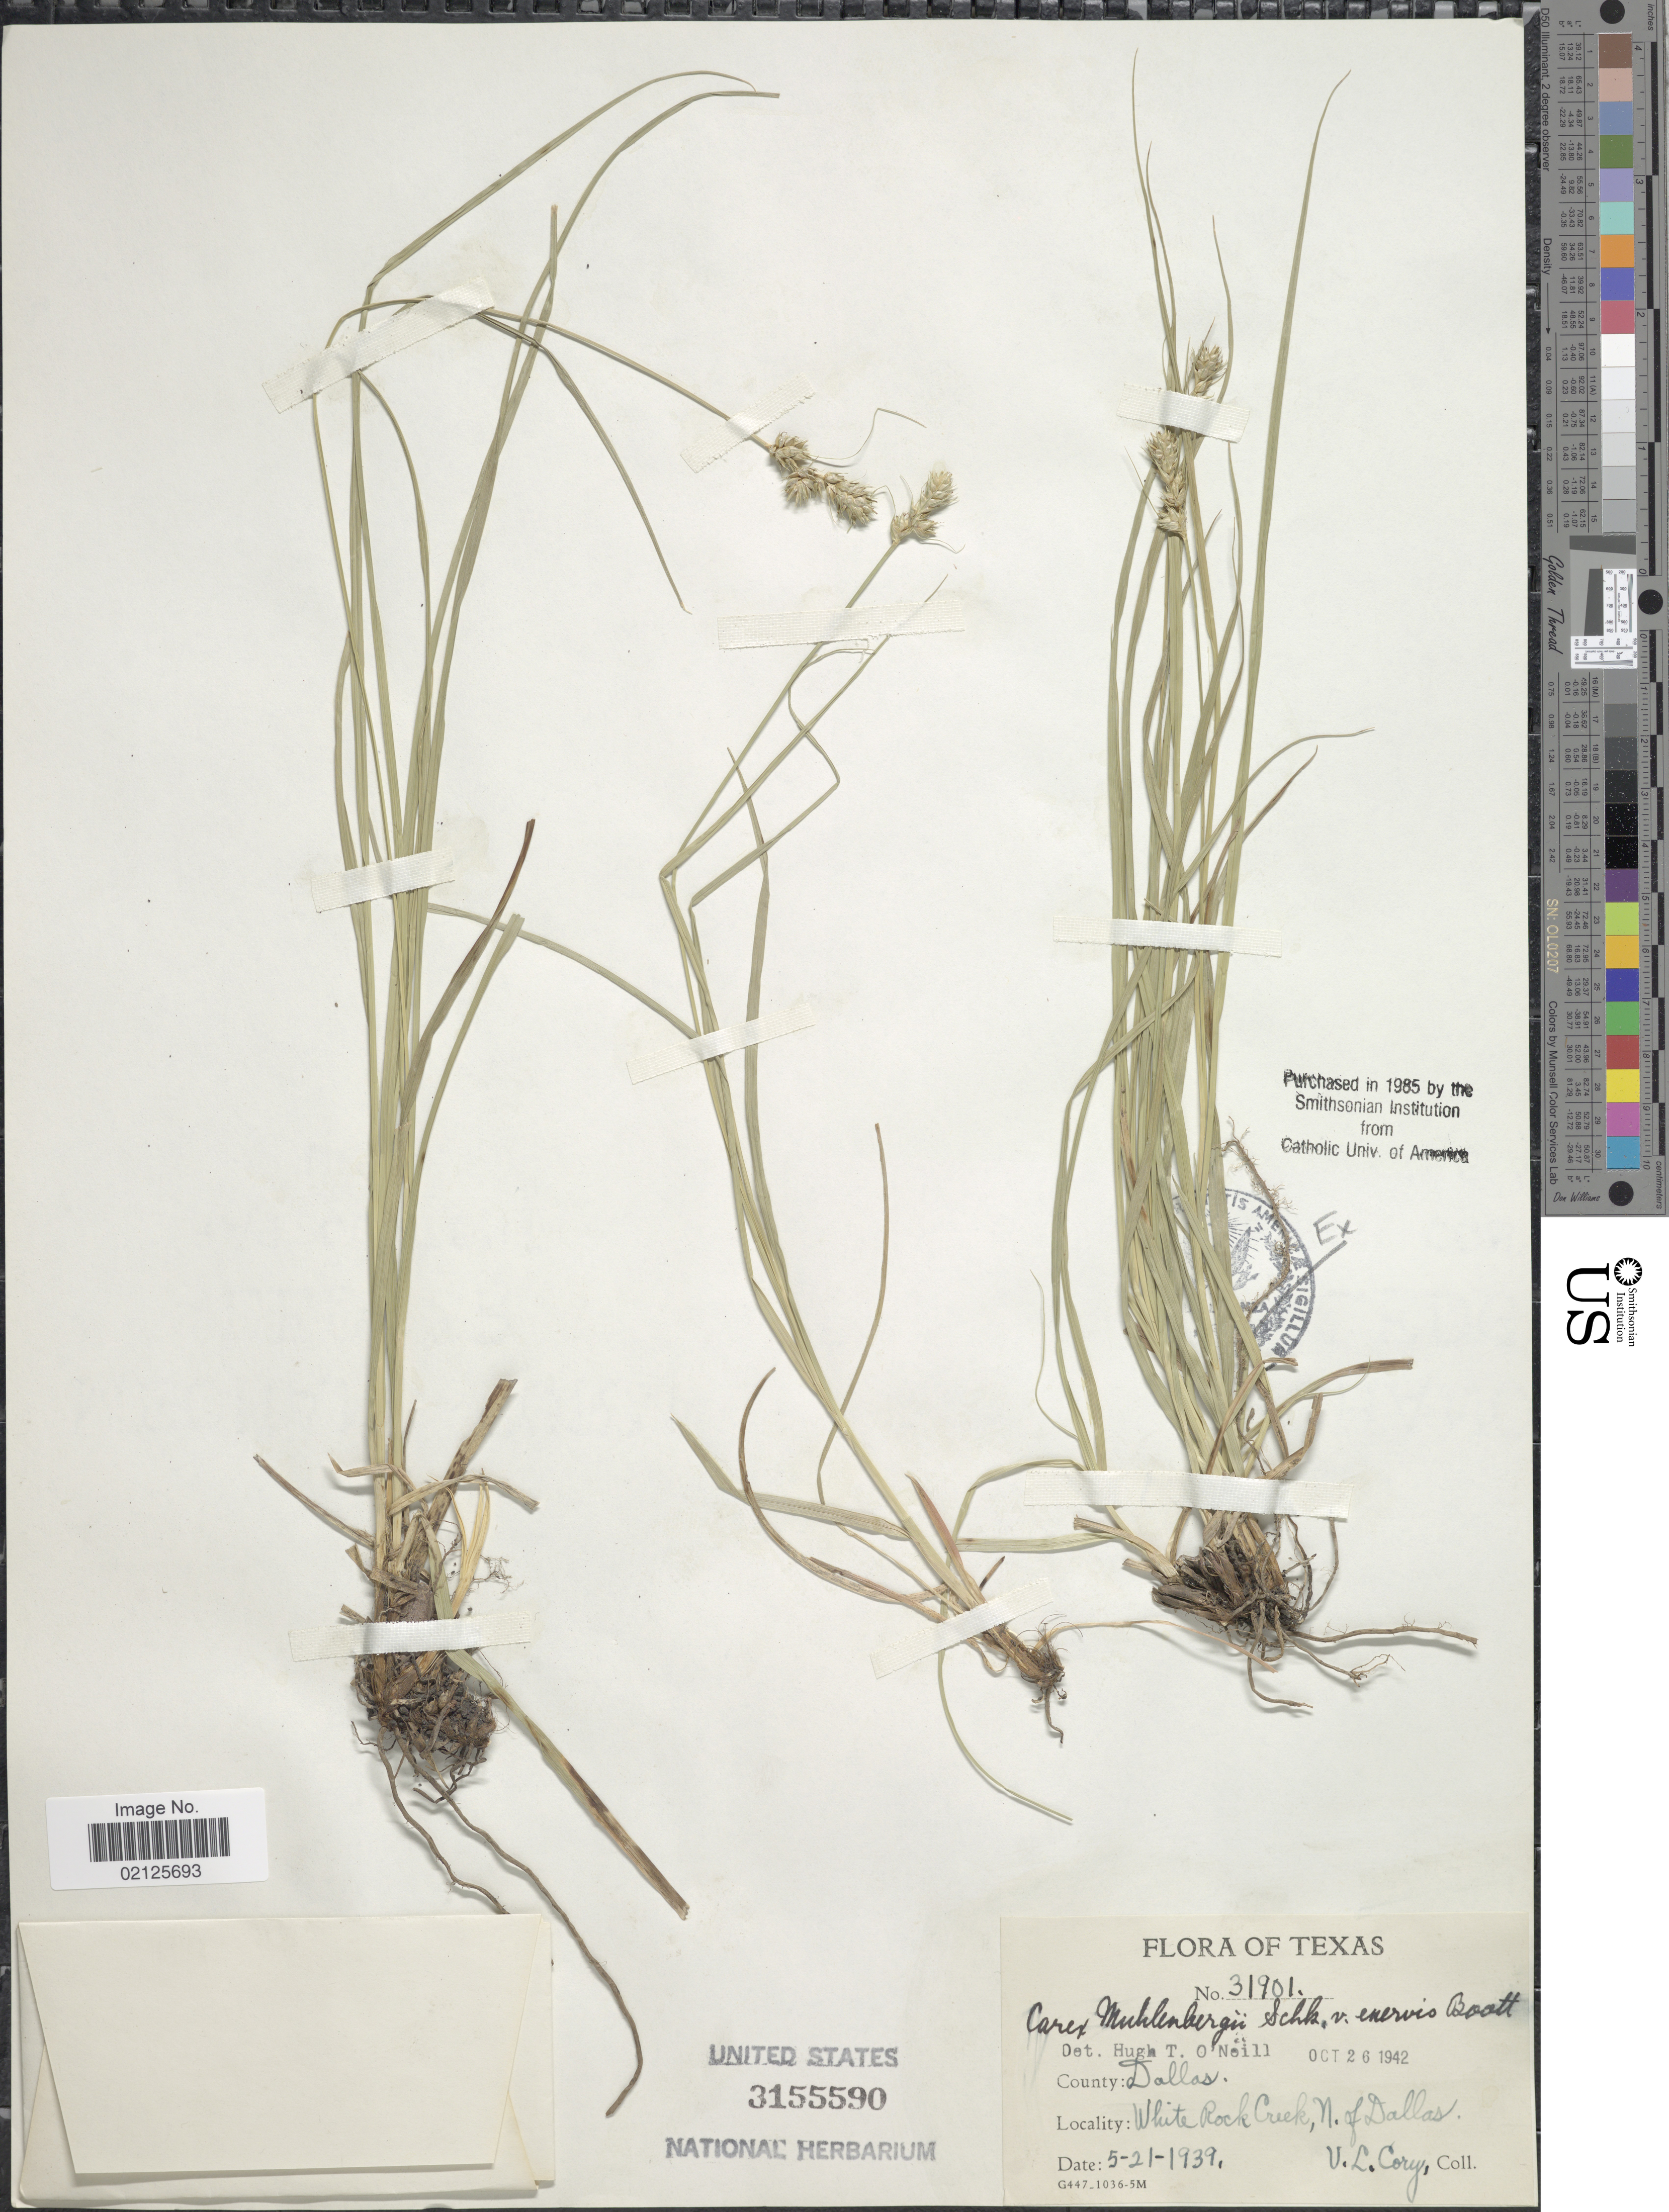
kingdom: Plantae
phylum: Tracheophyta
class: Liliopsida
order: Poales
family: Cyperaceae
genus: Carex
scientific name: Carex muehlenbergii var. enervis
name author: Boott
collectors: V. Cory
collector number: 31901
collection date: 1939-05-21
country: United States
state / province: Texas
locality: County: Dallas, White Rock Creek, N. of Dallas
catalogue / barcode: US 3155590